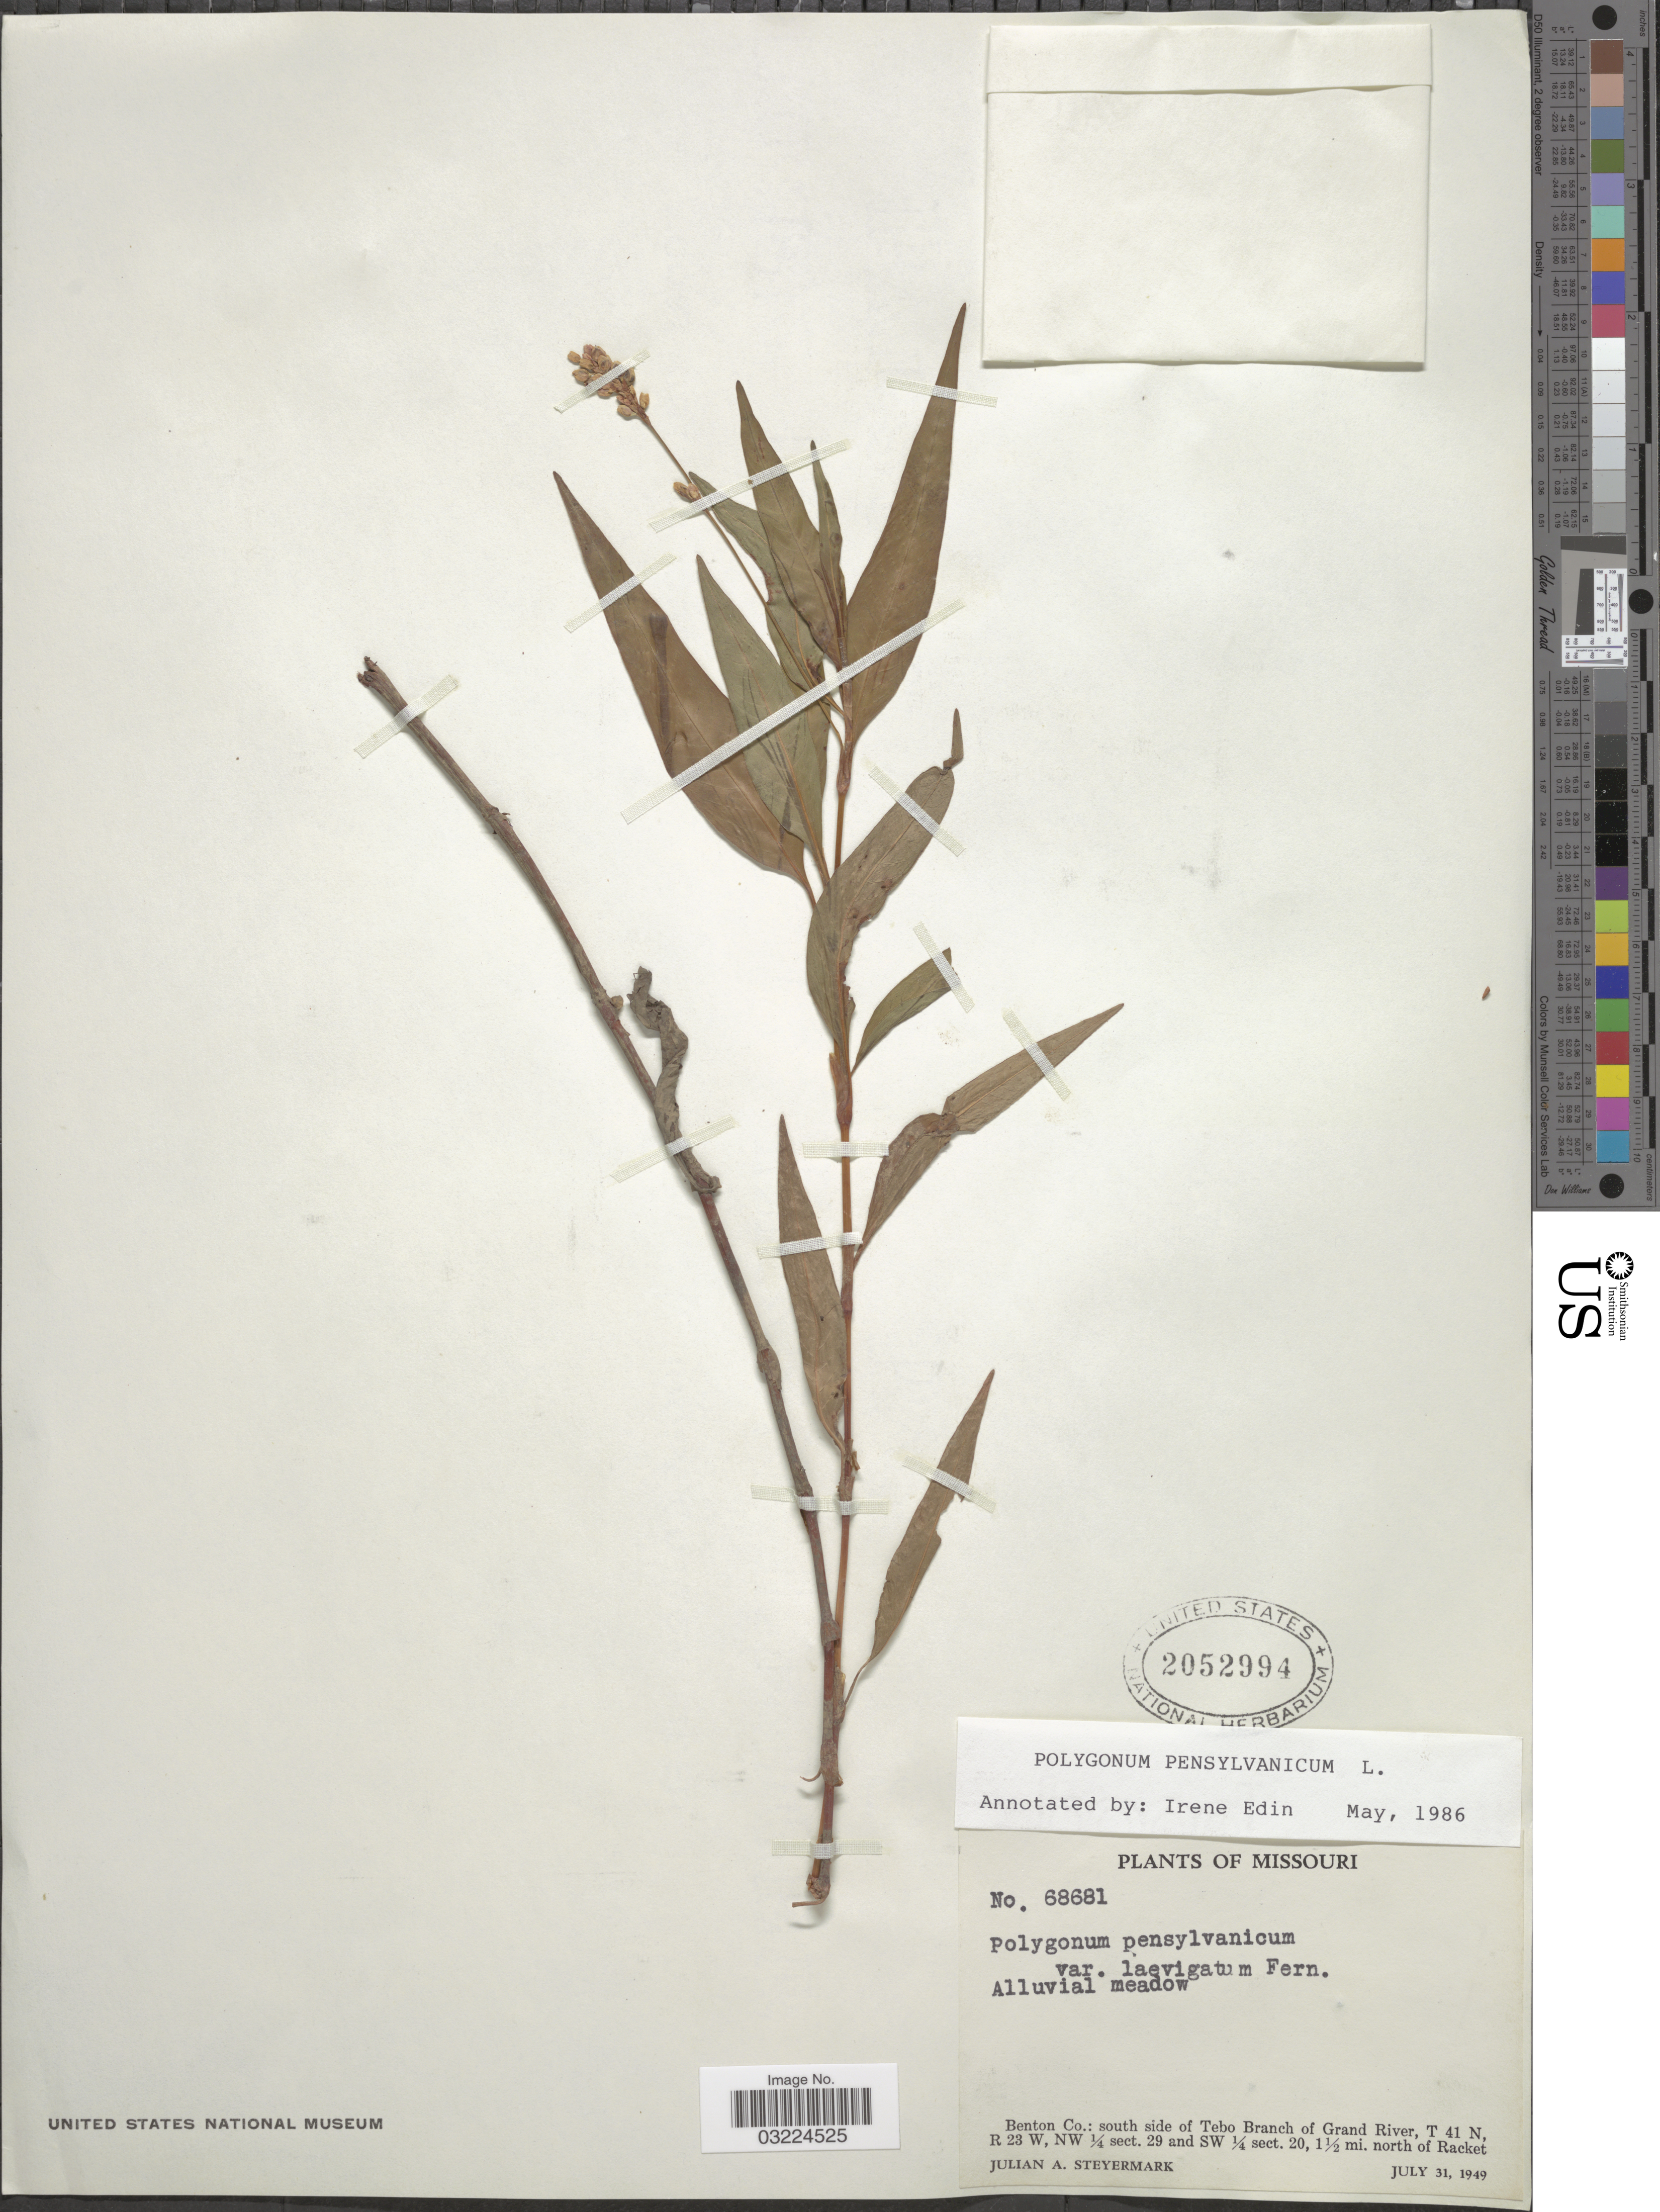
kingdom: Plantae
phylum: Tracheophyta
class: Magnoliopsida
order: Caryophyllales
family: Polygonaceae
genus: Persicaria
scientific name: Persicaria pensylvanica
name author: (L.) M. Gómez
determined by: Atha, D. E.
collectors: J. Steyermark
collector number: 68681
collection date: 1949-07-31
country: United States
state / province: Missouri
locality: Benton Co.: south side of Tebo Branch of Grand River, T 41 N, R 23 W, NW ¼ sect. 29 and SW ¼ sect. 20, 1½ mi. north of Racket.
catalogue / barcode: US 2052994